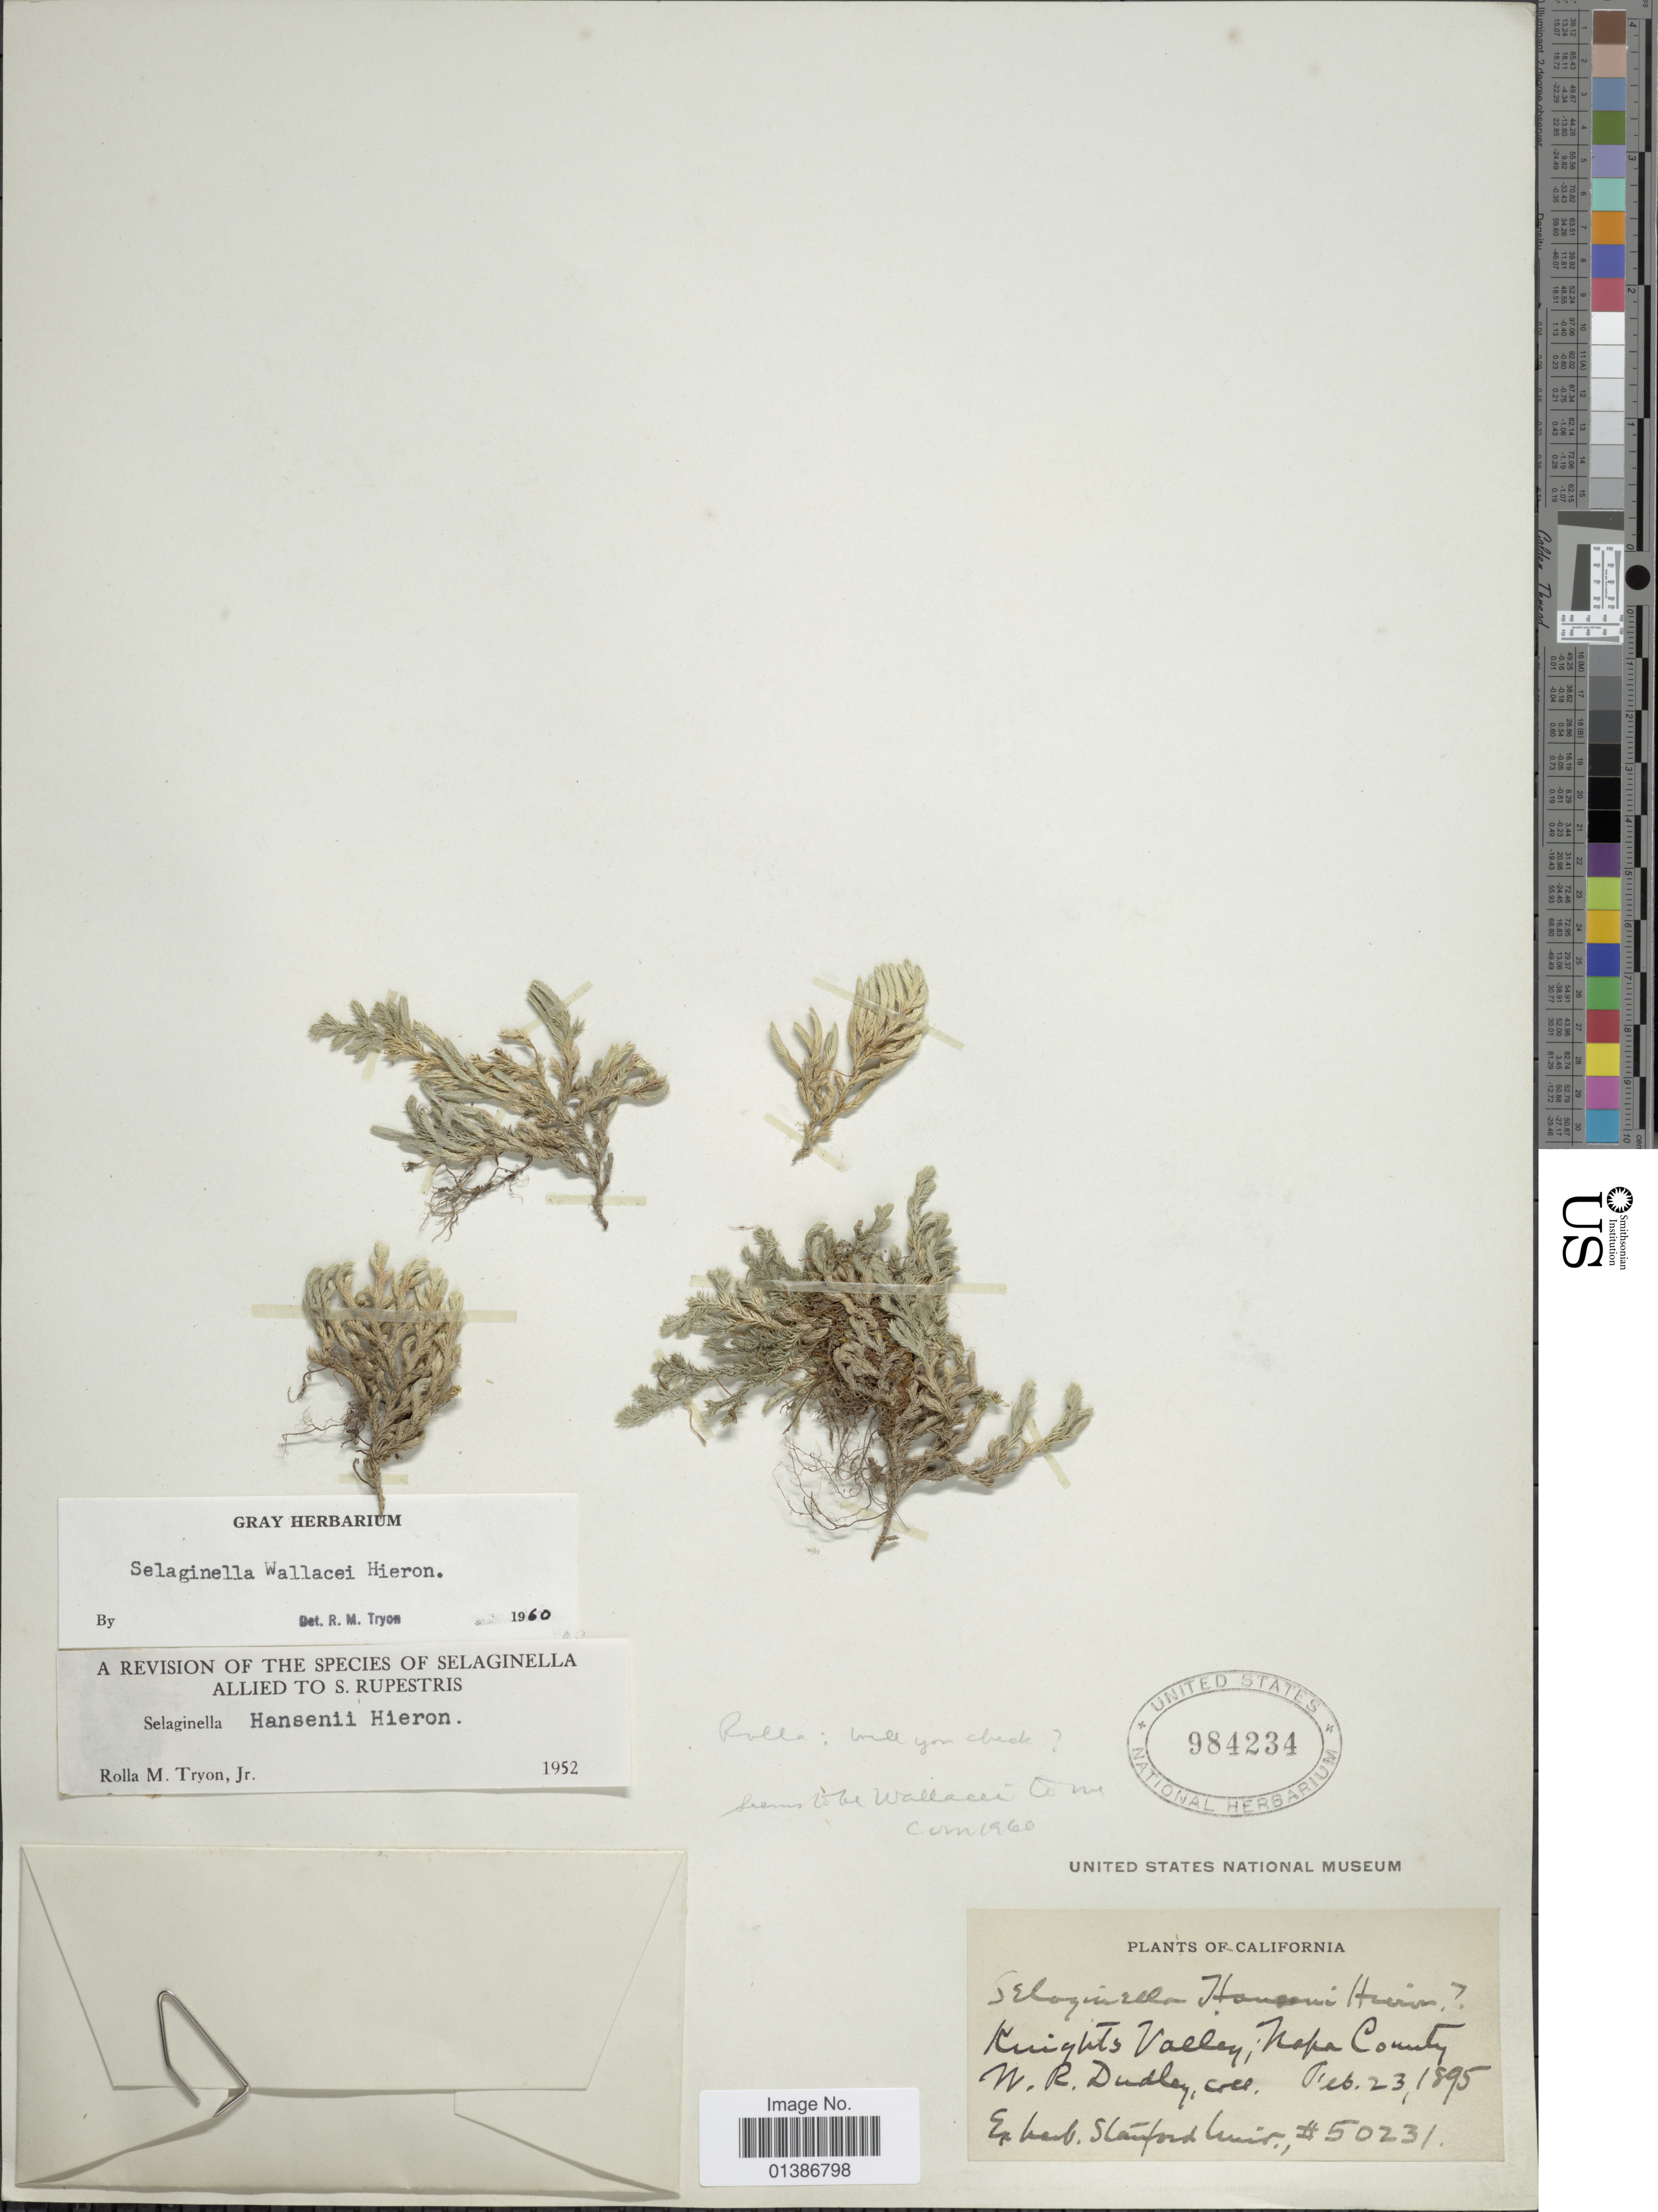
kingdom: Plantae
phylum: Tracheophyta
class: Lycopodiopsida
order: Selaginellales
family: Selaginellaceae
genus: Selaginella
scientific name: Selaginella wallacei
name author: Hieron.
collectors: W. Dudley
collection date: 1895-02-23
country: United States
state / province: California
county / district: Napa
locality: Knights Valley; Napa County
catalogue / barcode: US 984234